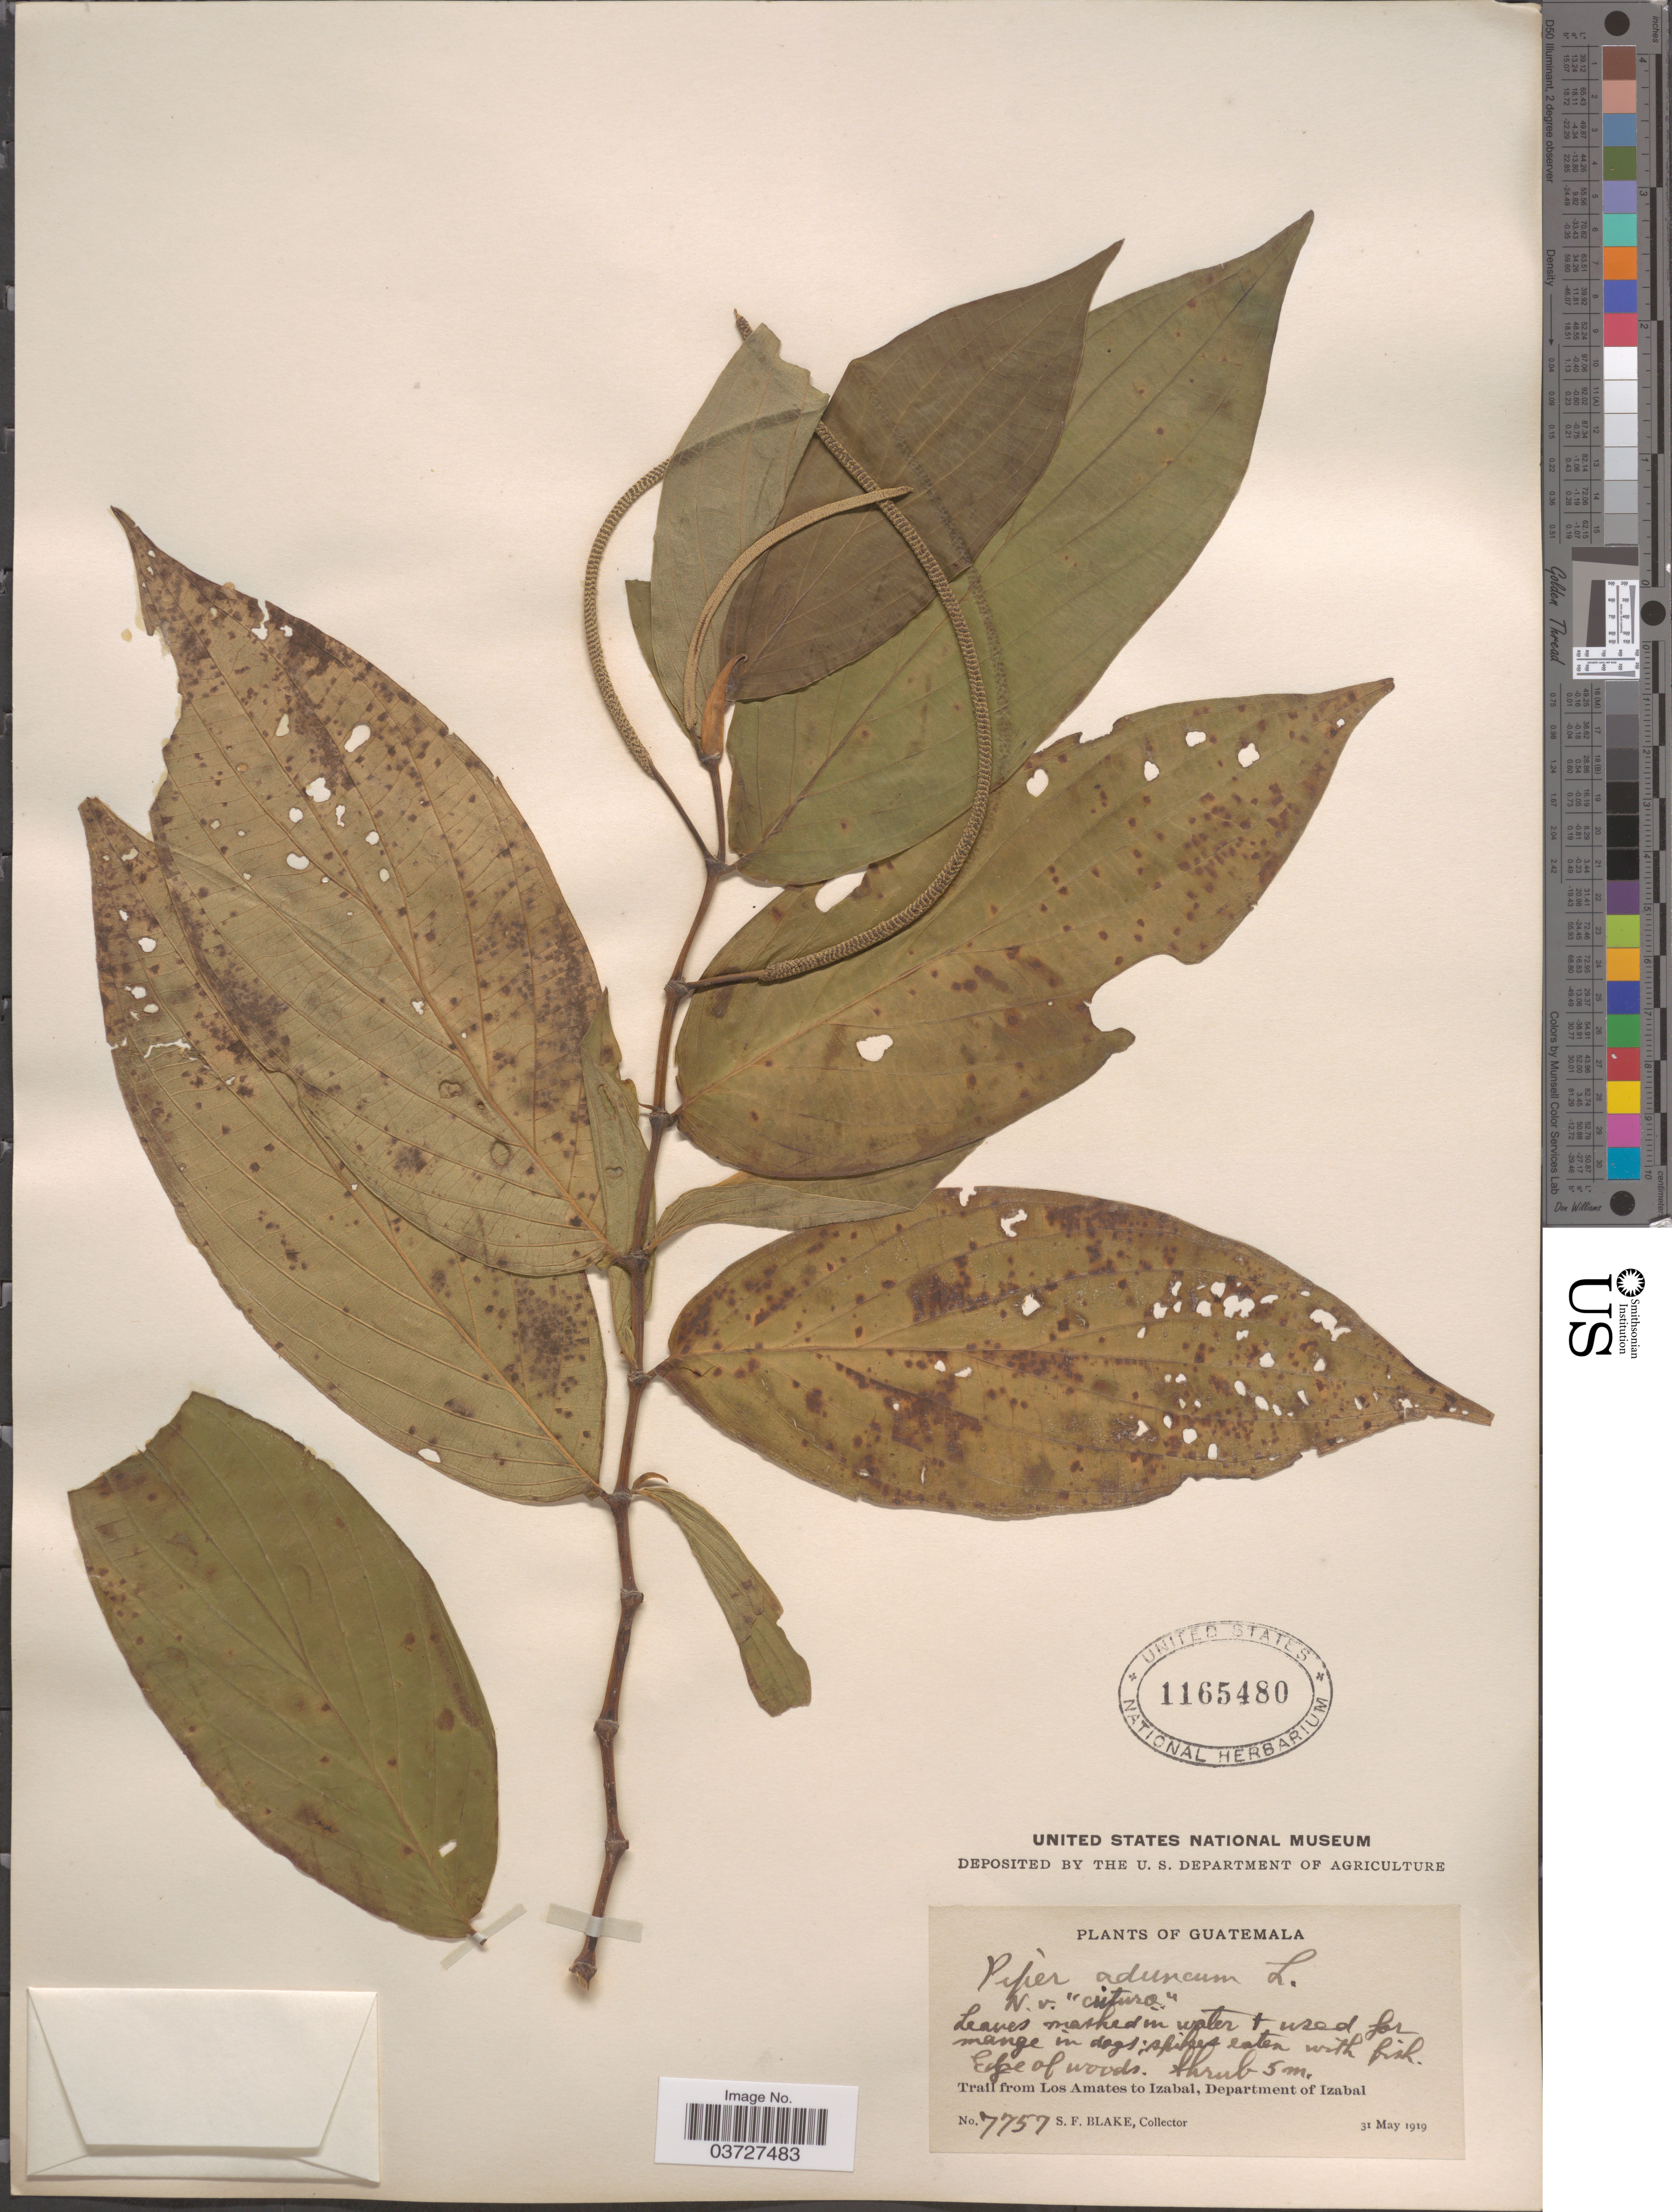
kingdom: Plantae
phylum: Tracheophyta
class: Magnoliopsida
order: Piperales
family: Piperaceae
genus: Piper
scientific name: Piper elongatum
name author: Vahl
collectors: S. Blake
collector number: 7757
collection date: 1919-05-31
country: Guatemala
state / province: Izabal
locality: Trail from Los Amates to Izabal, Department of Izabal.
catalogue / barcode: US 1165480